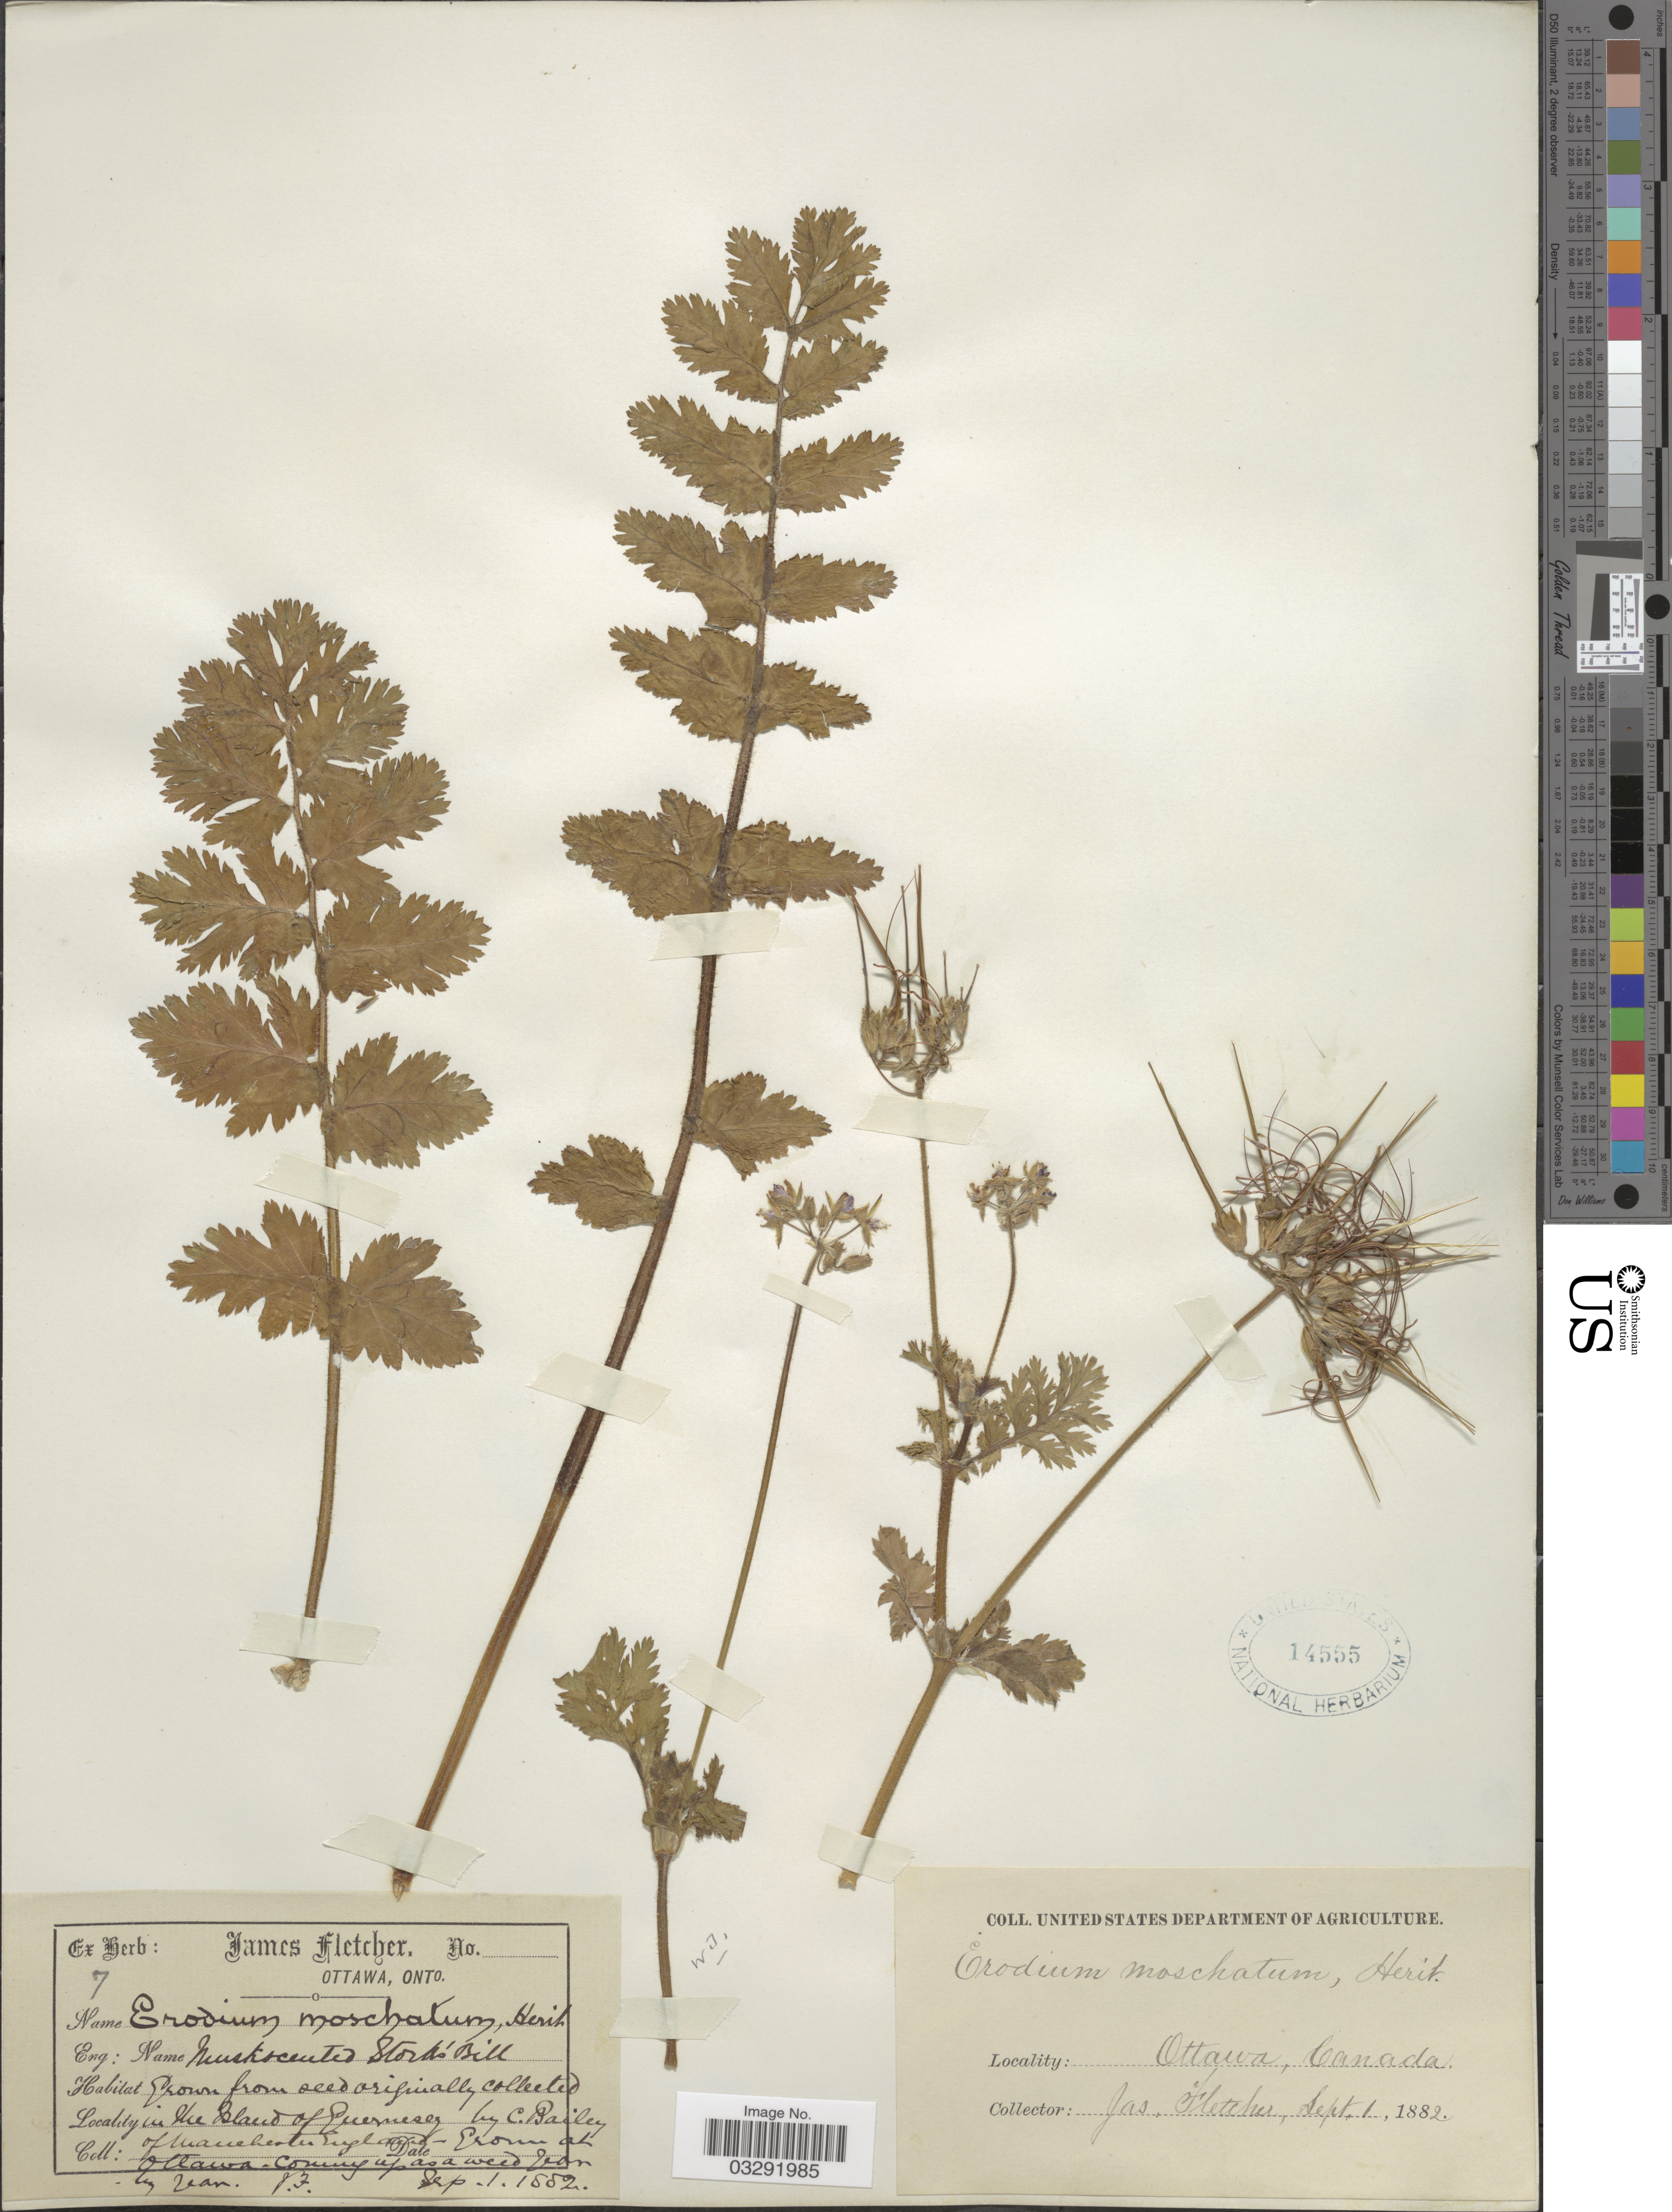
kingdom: Plantae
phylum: Tracheophyta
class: Magnoliopsida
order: Geraniales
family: Geraniaceae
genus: Erodium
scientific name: Erodium moschatum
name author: (L.) L'Hér. ex Aiton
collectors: J. Fletcher & C. Bailey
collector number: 7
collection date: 1882-09-01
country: Canada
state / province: Ontario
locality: Ottawa. In the Bland of Guernesey.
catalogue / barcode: US 14555